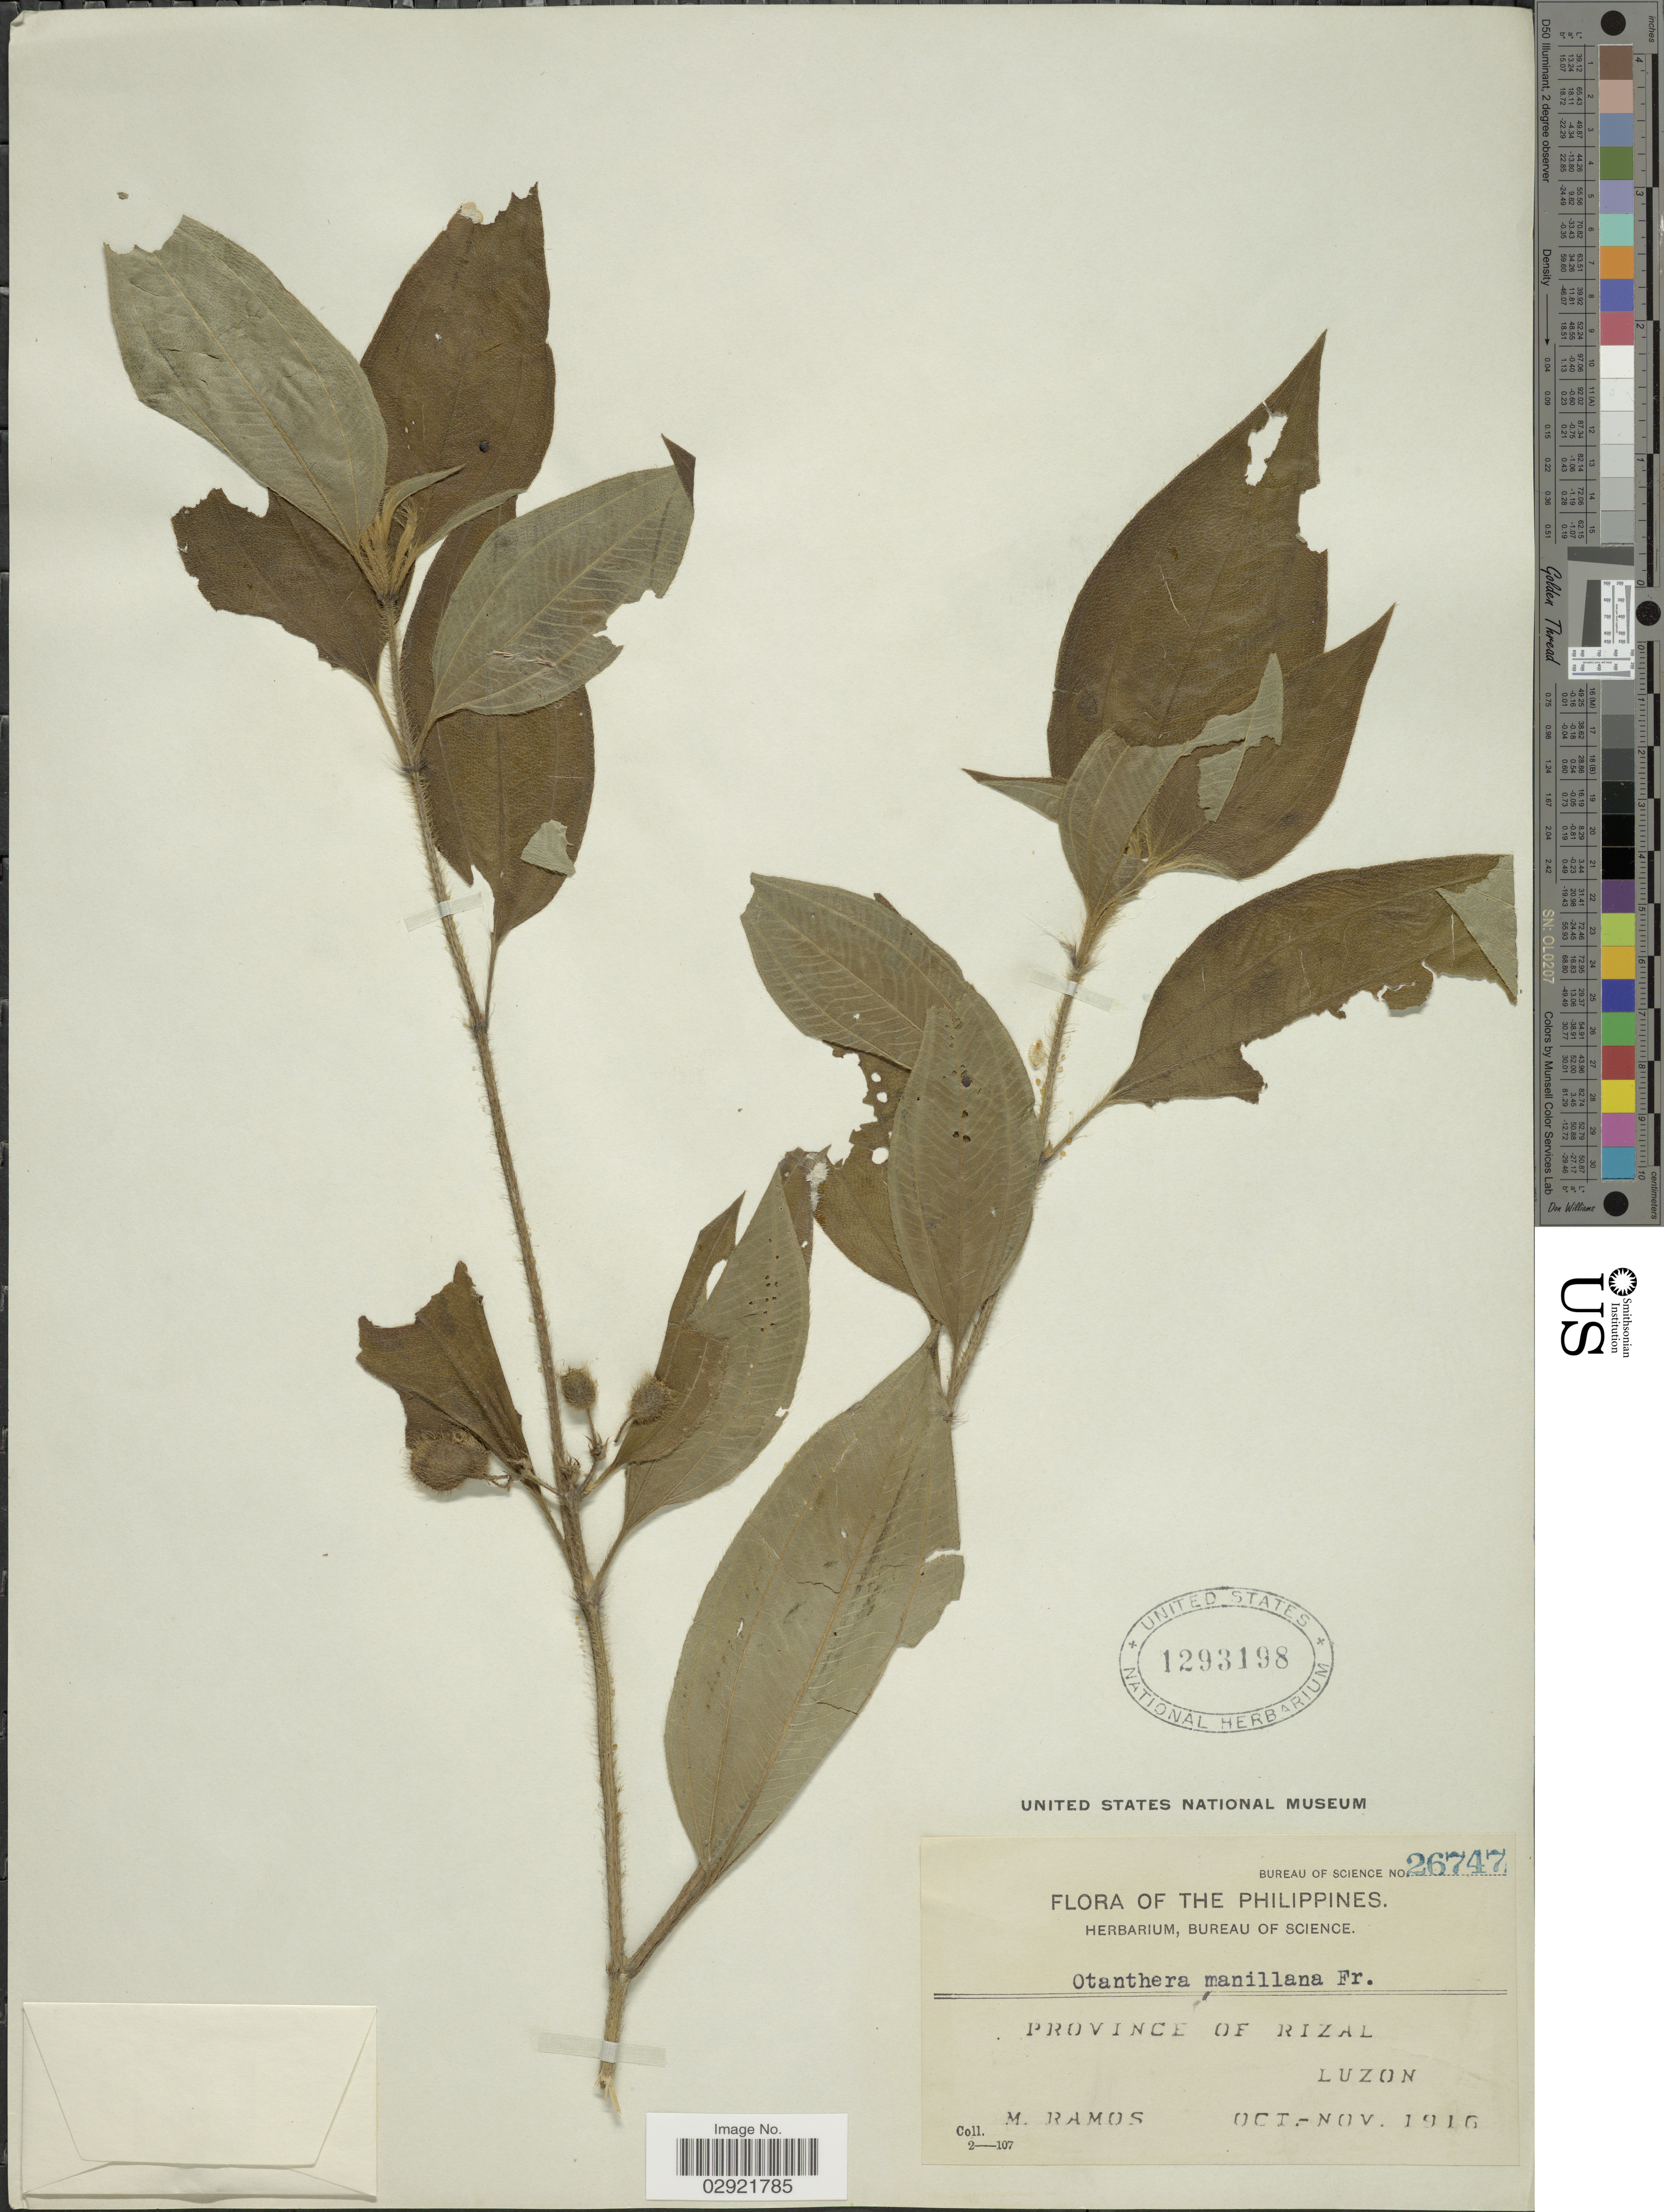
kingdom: Plantae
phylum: Tracheophyta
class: Magnoliopsida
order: Myrtales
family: Melastomataceae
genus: Melastoma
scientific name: Melastoma cyanoides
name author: Sm.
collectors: M. Ramos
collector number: Bureau of Science 26747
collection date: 1916-10/1916-11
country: Philippines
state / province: Calabarzon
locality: Province of Rizal. Luzon.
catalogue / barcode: US 1293198